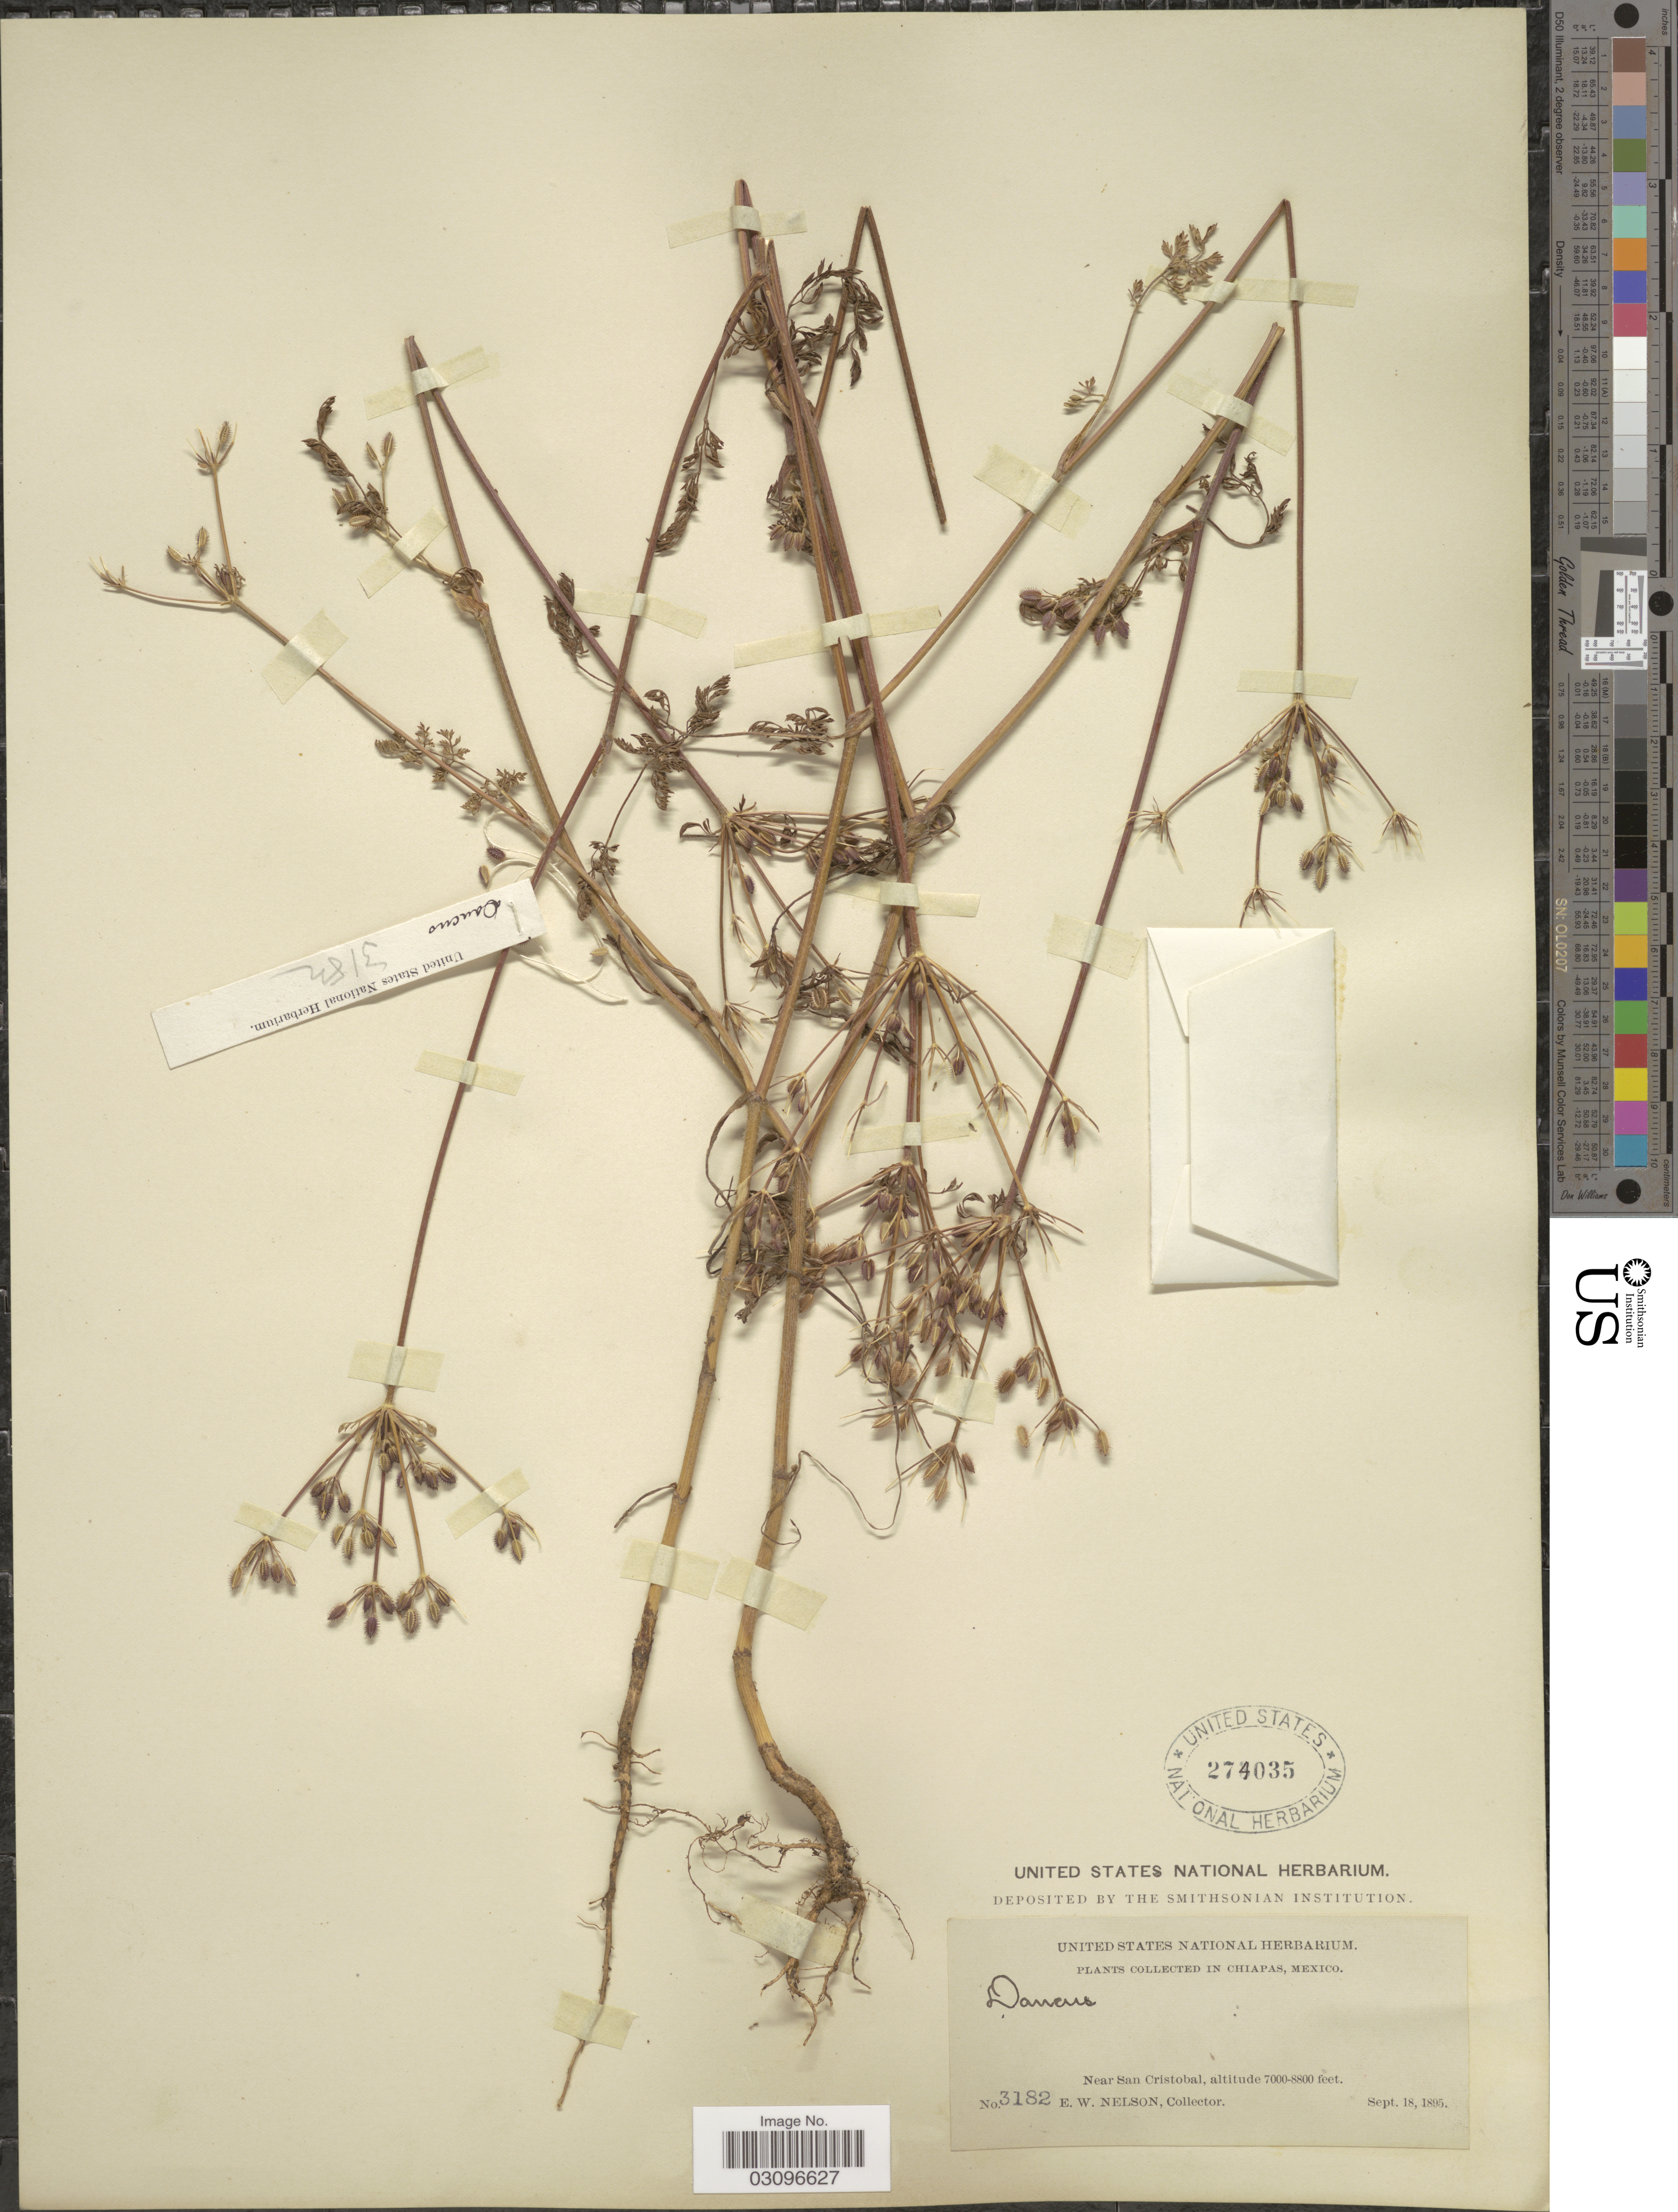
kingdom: Plantae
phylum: Tracheophyta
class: Magnoliopsida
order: Apiales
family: Apiaceae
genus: Daucus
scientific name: Daucus montanus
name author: Humb. & Bonpl. ex Spreng.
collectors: E. W. Nelson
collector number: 3182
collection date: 1895-09-18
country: Mexico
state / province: Chiapas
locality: Near San Cristobal.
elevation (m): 2134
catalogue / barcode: US 274035